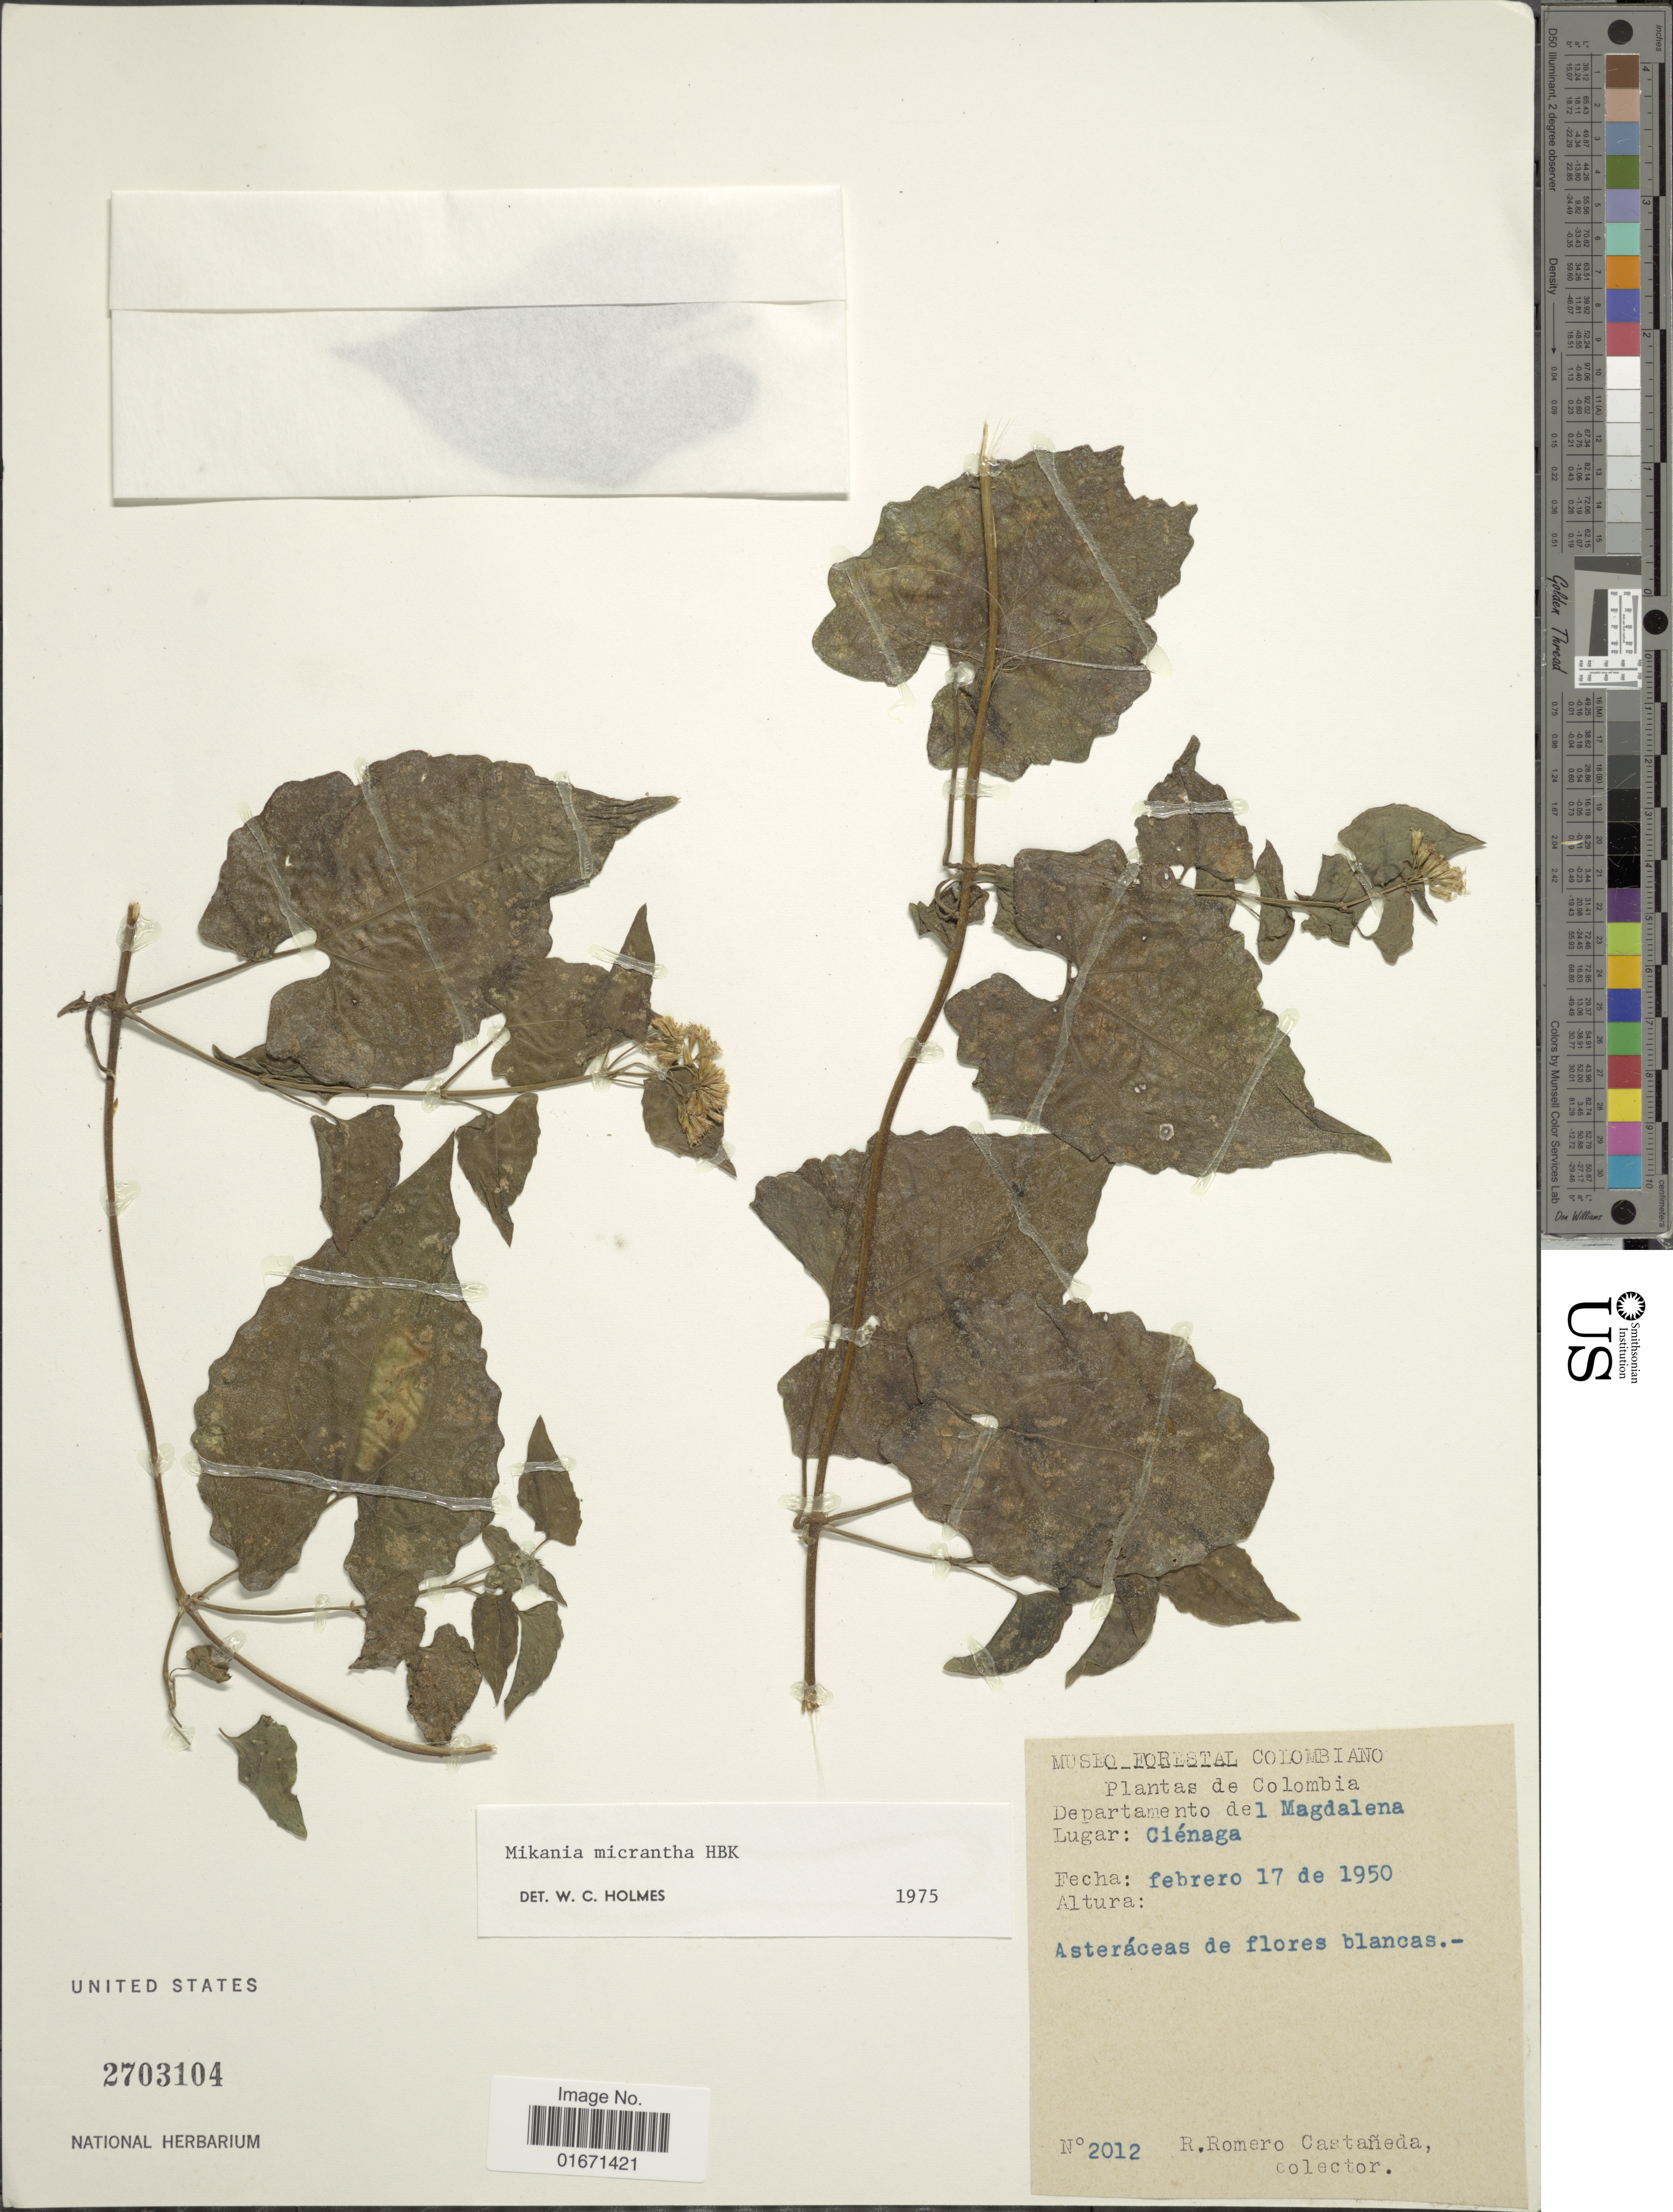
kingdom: Plantae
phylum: Tracheophyta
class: Magnoliopsida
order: Asterales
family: Asteraceae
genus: Mikania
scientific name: Mikania micrantha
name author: Kunth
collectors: R. Romero Castañeda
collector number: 2012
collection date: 1950-02-17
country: Colombia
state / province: Magdalena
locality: Departamento del Magdalena. Ciénaga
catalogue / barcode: US 2703104